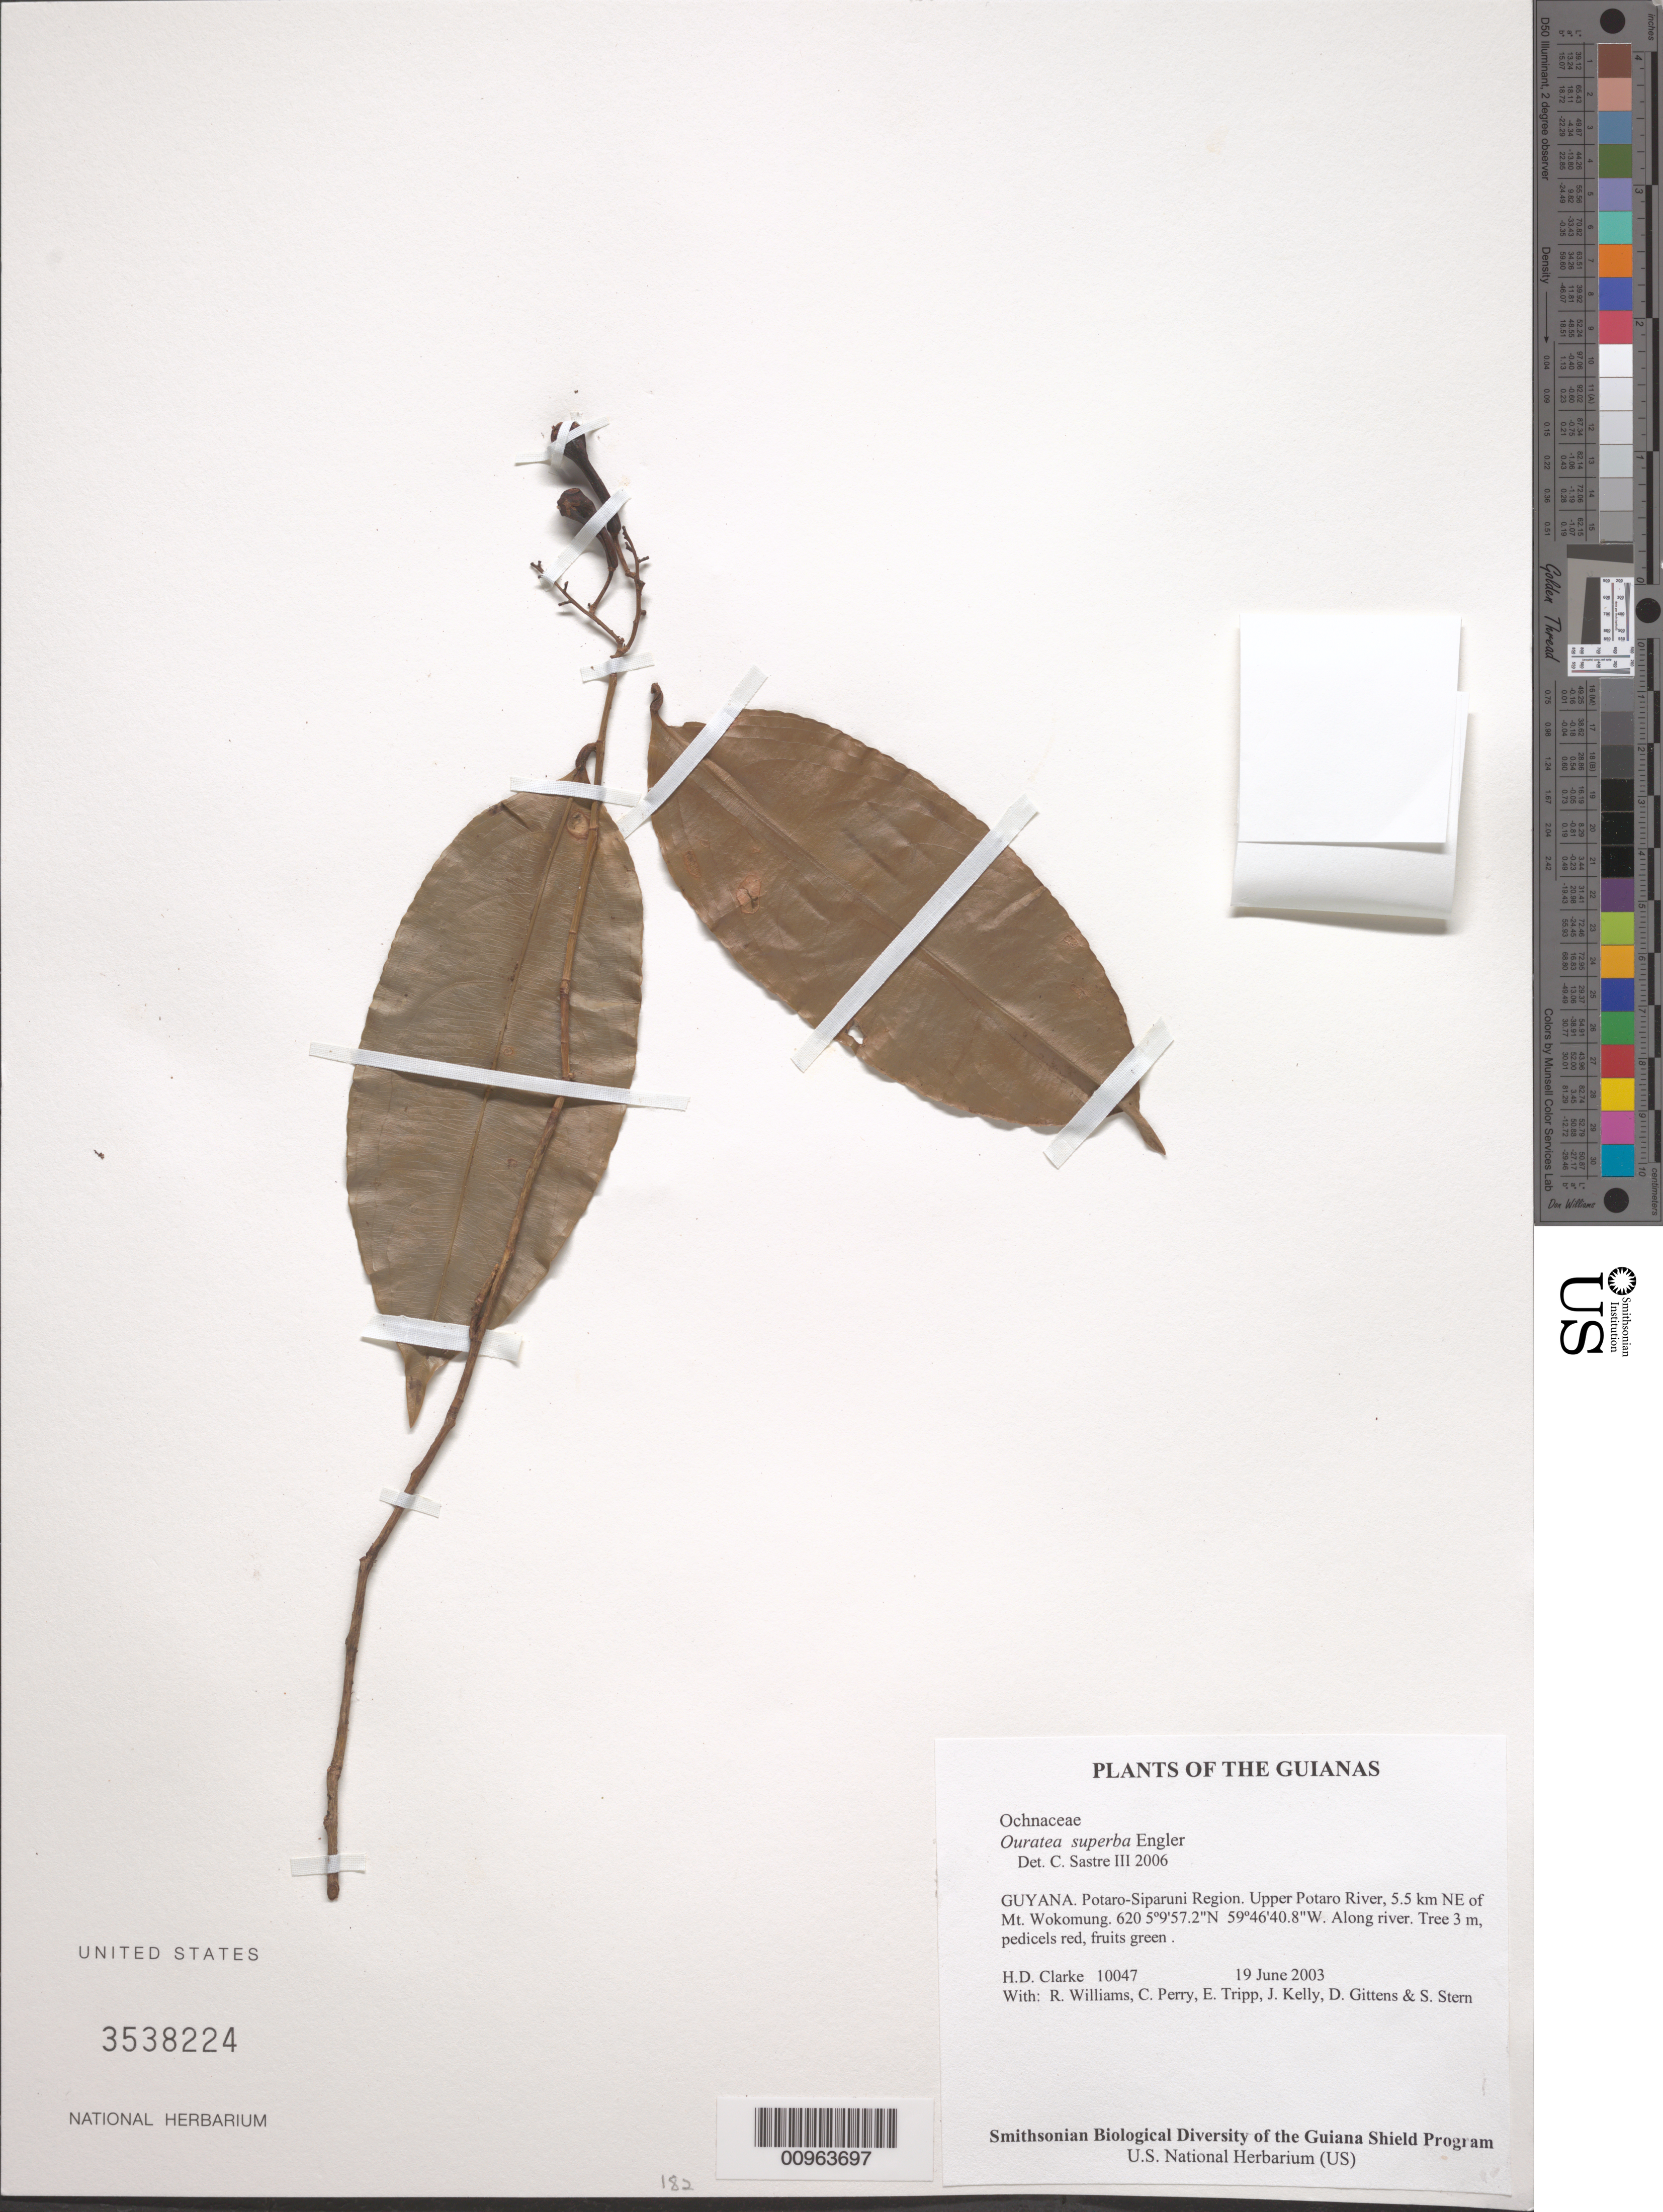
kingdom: Plantae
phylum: Tracheophyta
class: Magnoliopsida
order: Malpighiales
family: Ochnaceae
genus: Ouratea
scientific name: Ouratea superba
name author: Engl.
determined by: Sastre, C. H. L.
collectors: H. D. Clarke, R. Williams, C. Perry, E. Tripp, J. Kelly, D. Gittens & S. R. Stern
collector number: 10047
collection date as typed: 19 June 2003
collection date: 2003-06-19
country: Guyana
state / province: Potaro-Siparuni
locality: Upper Potaro River, 5.5 km NE of Mt. Wokomung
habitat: Along river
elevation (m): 620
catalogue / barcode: US 3538224